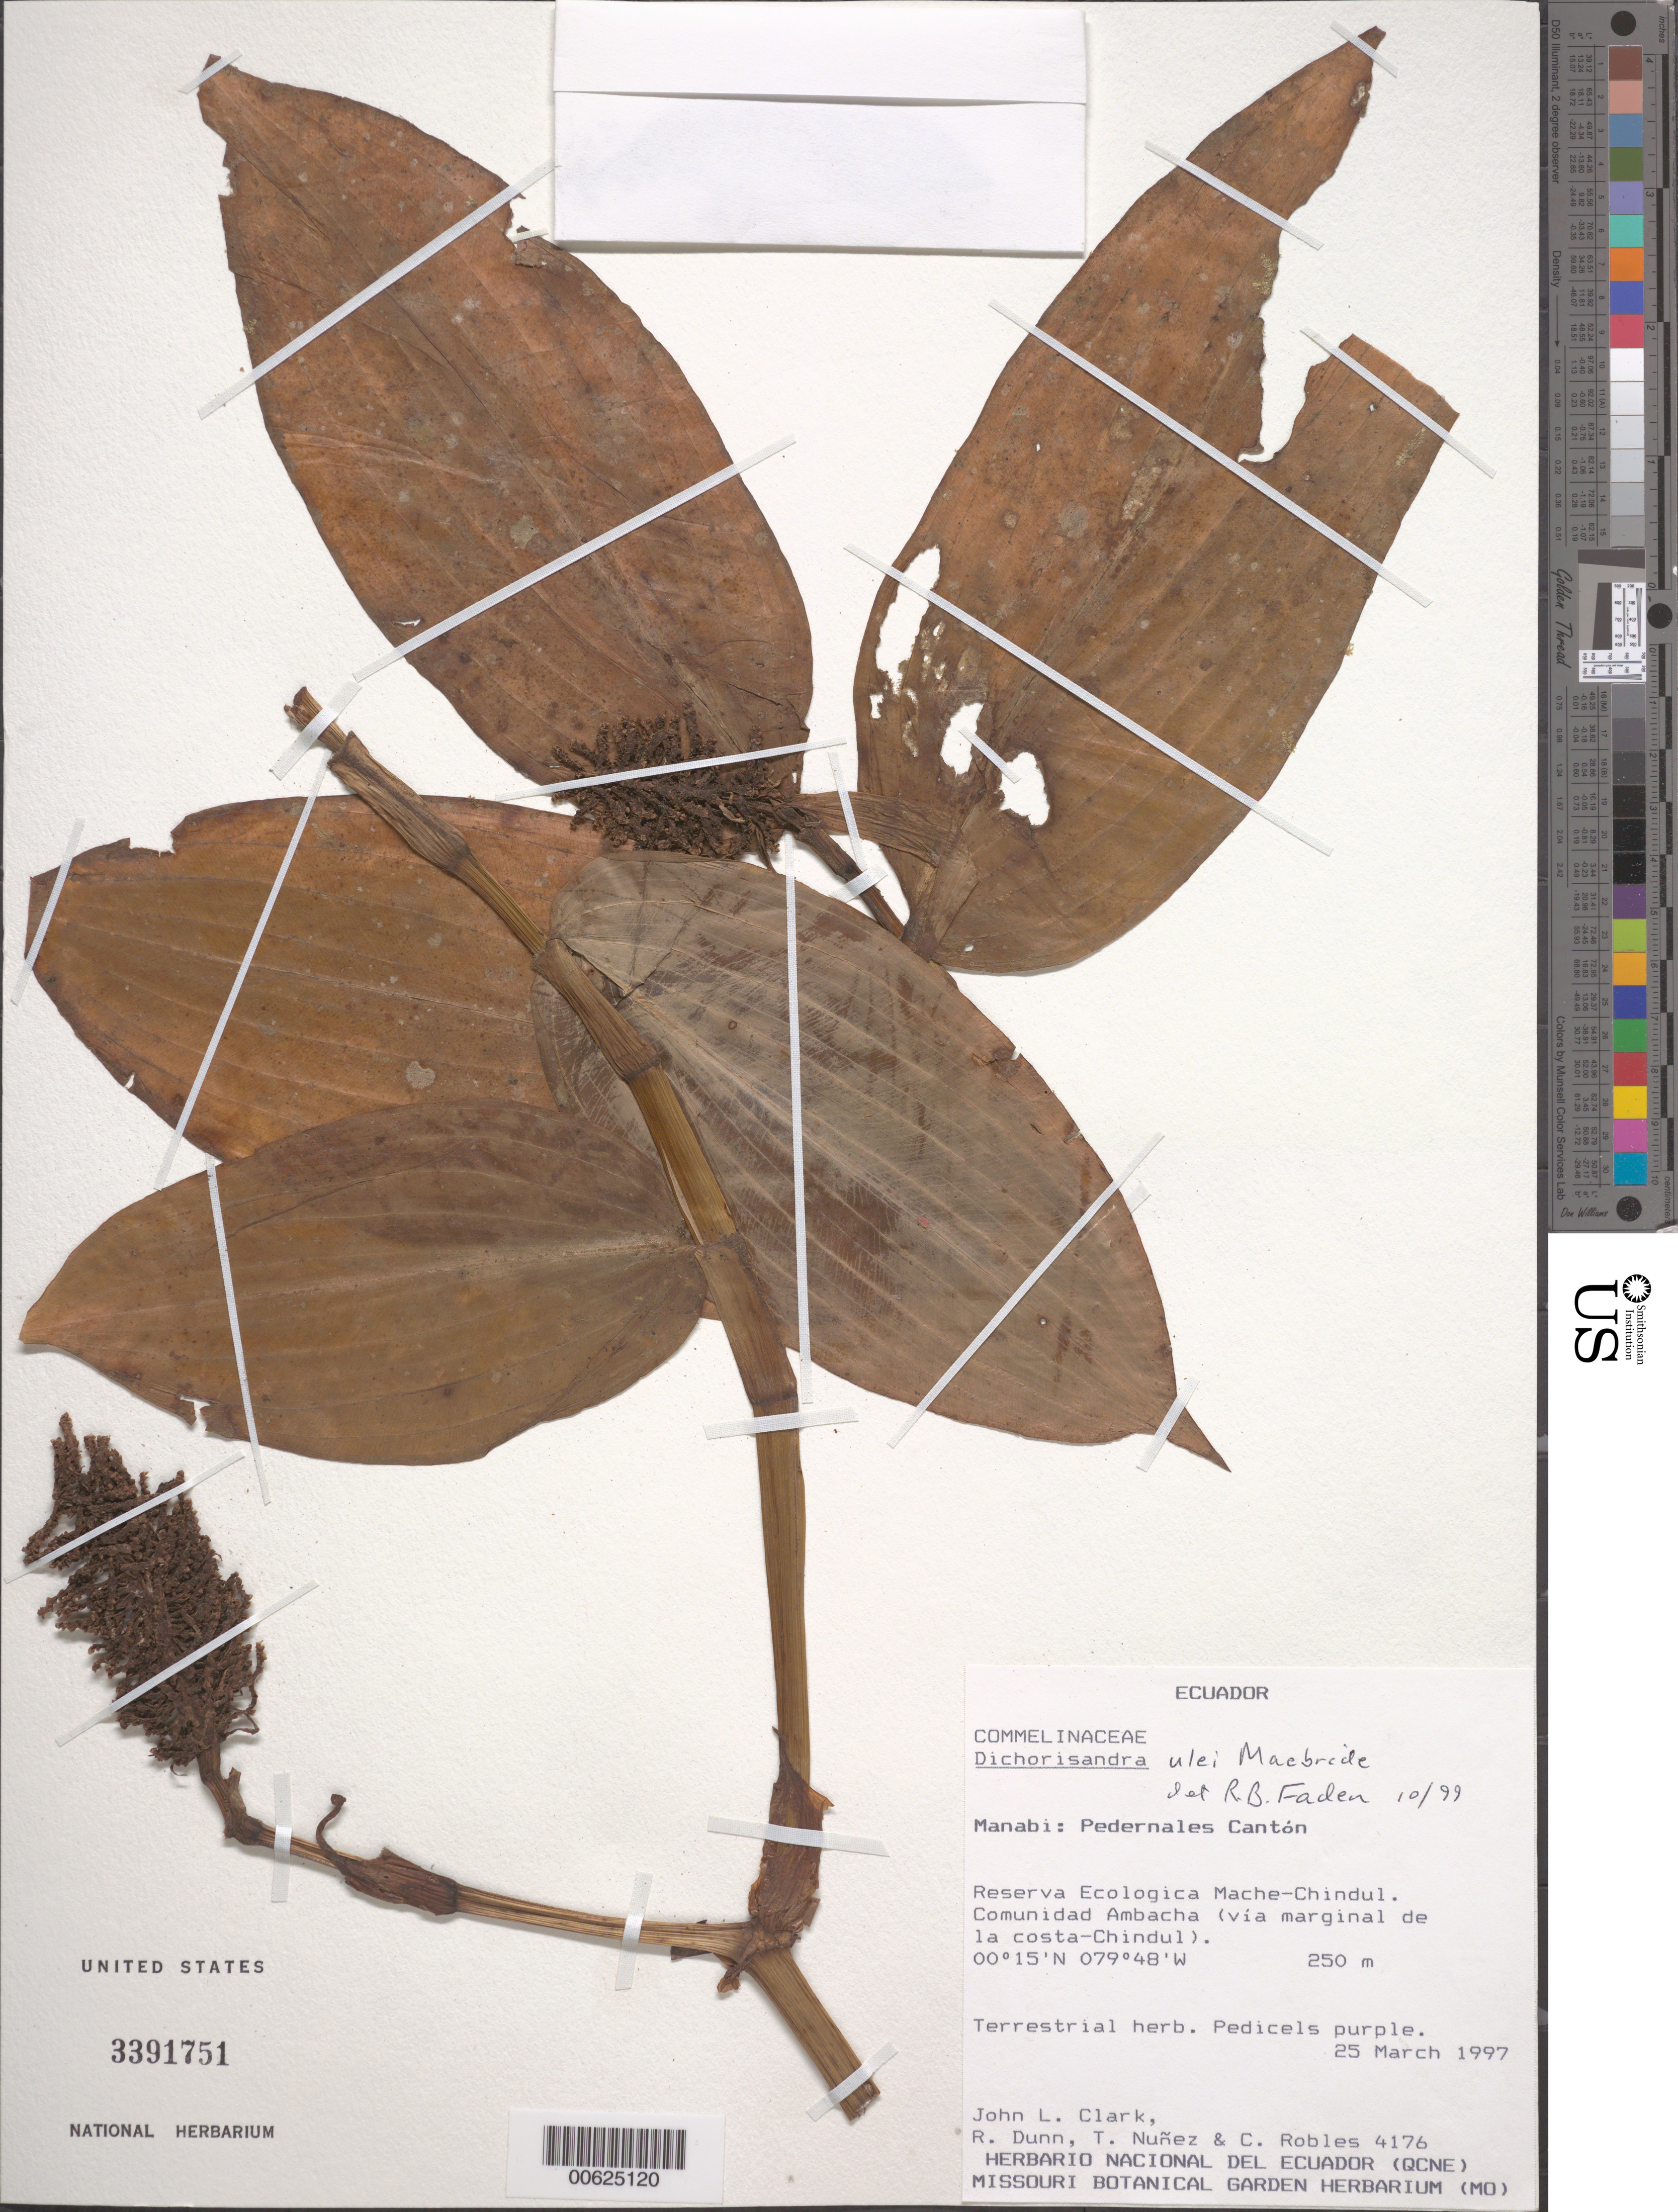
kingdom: Plantae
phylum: Tracheophyta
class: Liliopsida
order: Commelinales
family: Commelinaceae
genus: Dichorisandra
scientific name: Dichorisandra ulei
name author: J.F. Macbr.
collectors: J. L. Clark, R. Dunn, T. Núñez & C. Robles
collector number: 4176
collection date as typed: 25 Mar 1997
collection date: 1997-03-25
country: Ecuador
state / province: Manabí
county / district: Pedernales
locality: Pedernales Canton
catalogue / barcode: US 3391751